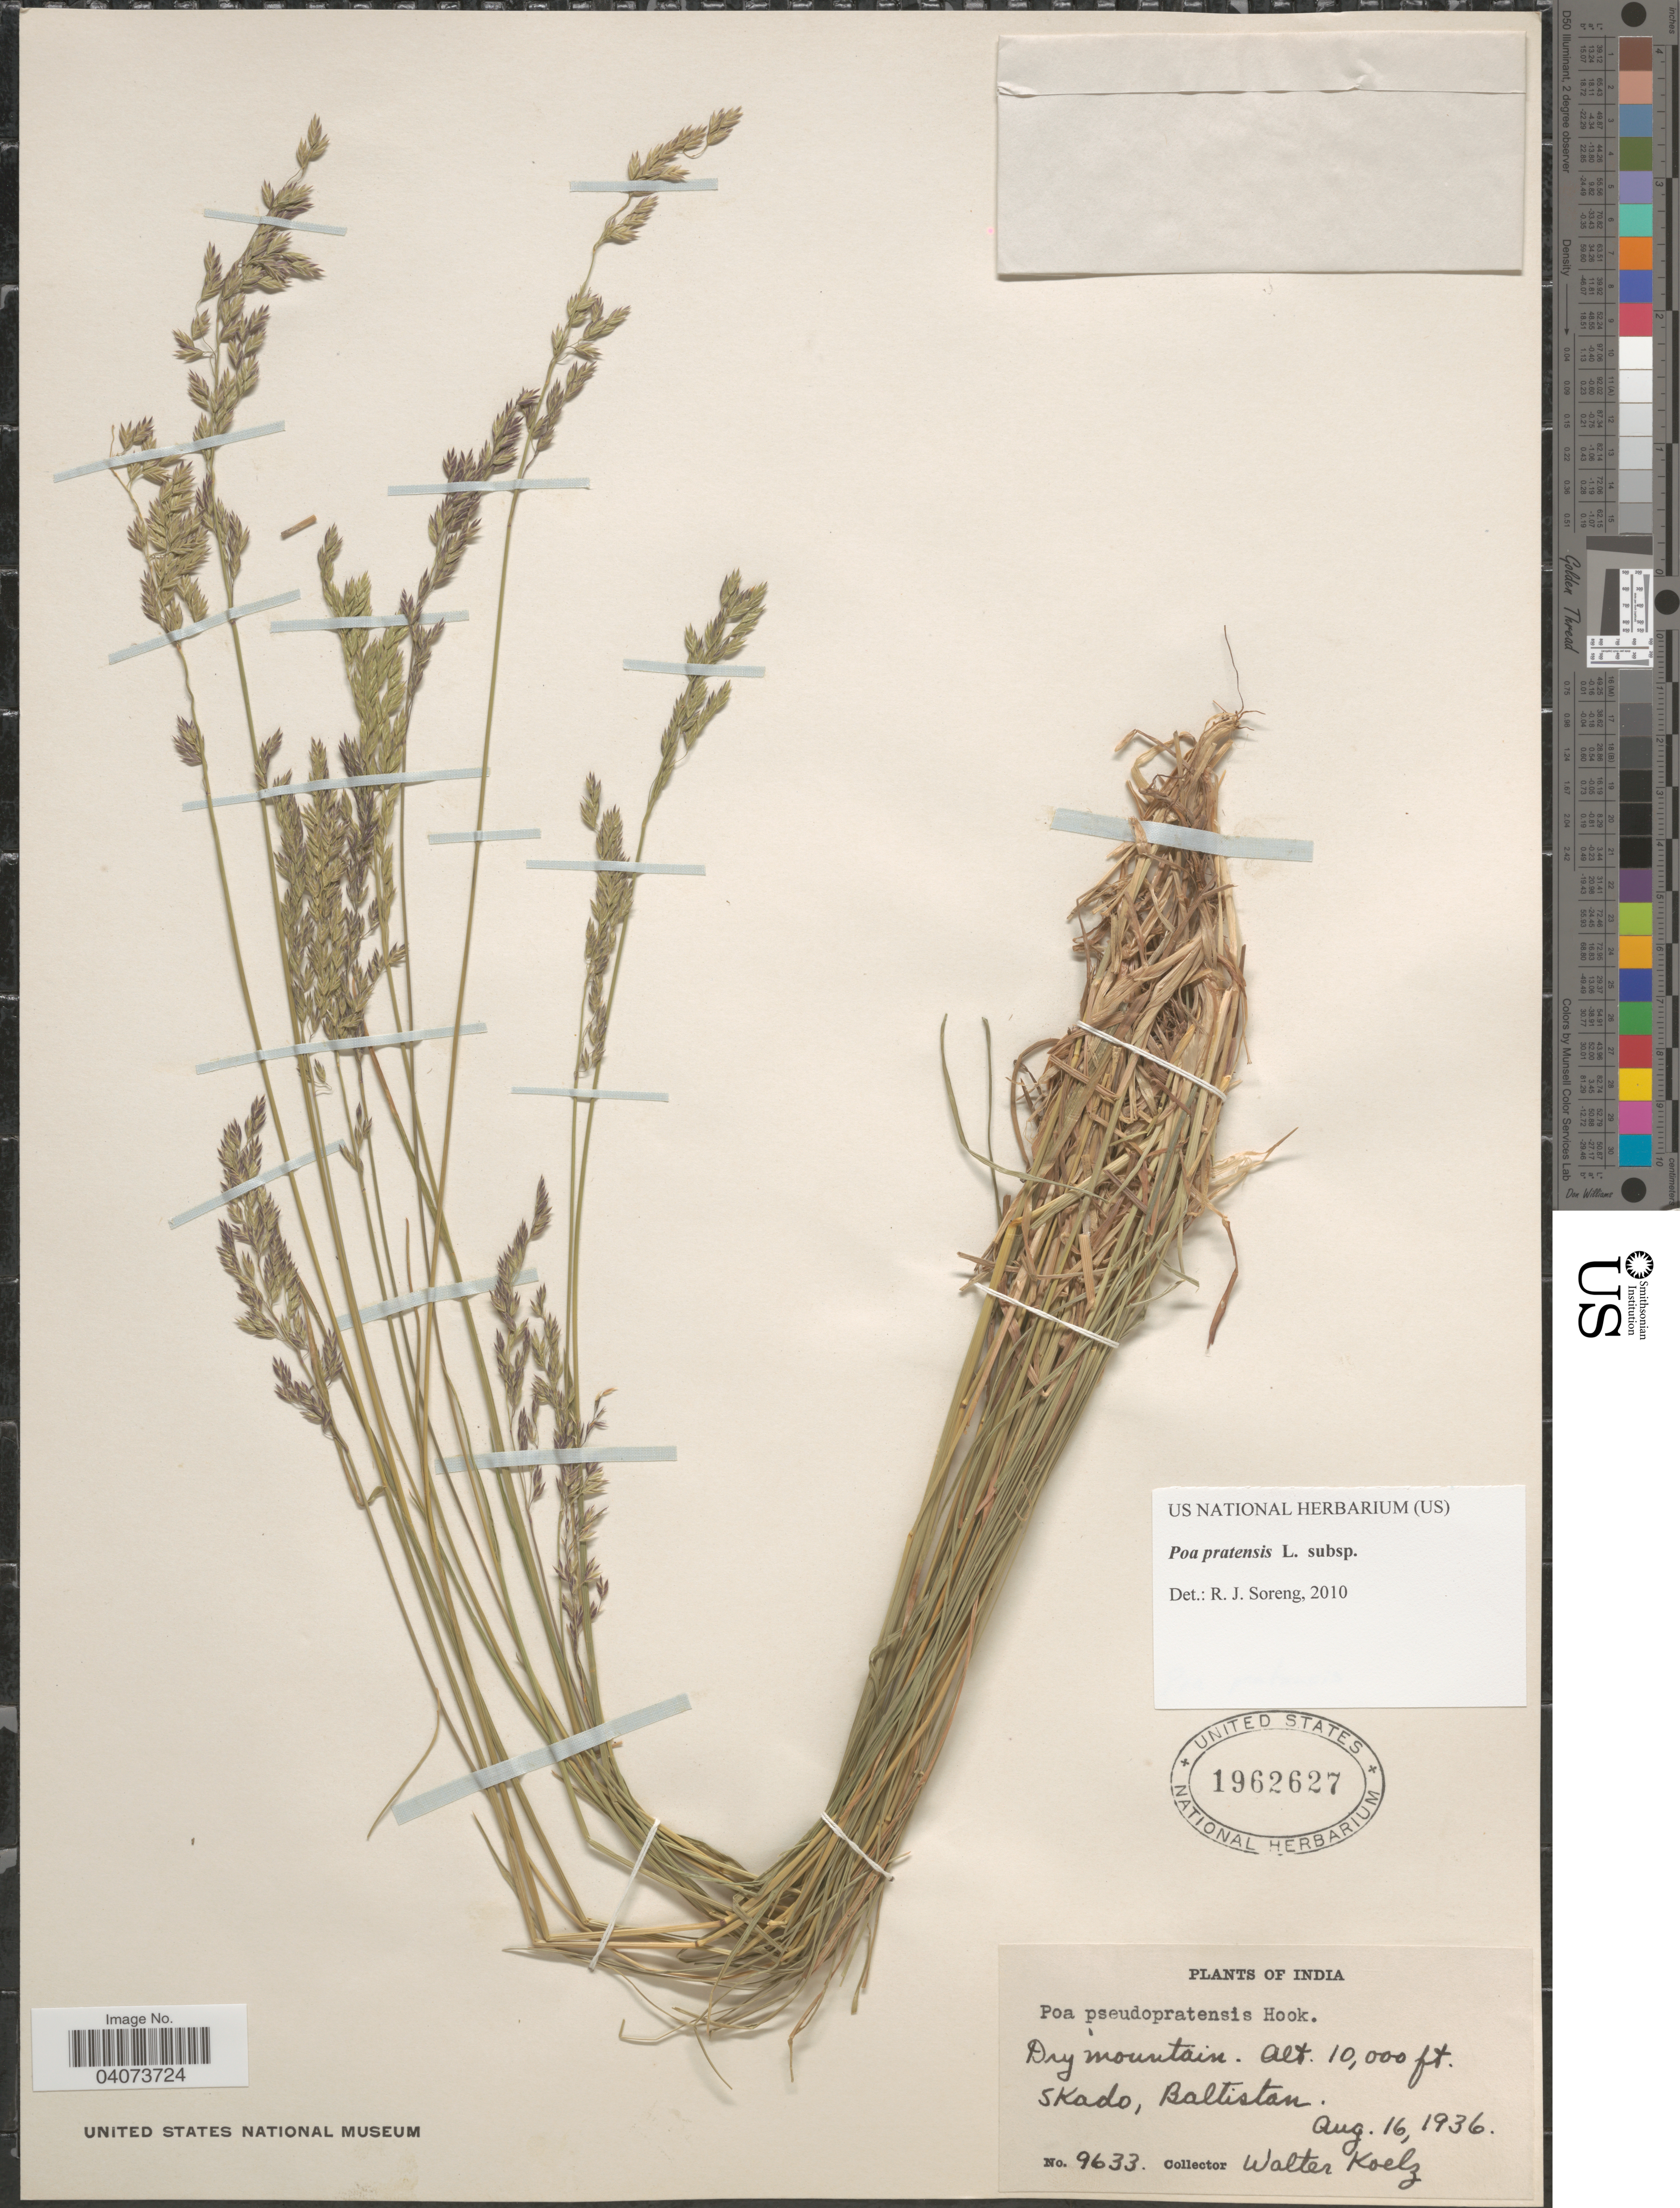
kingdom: Plantae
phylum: Tracheophyta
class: Liliopsida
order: Poales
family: Poaceae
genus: Poa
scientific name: Poa pratensis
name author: L.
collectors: W. N. Koelz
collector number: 9633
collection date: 1936-08-16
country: India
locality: Skado, Baltistan.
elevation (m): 3048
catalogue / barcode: US 1962627